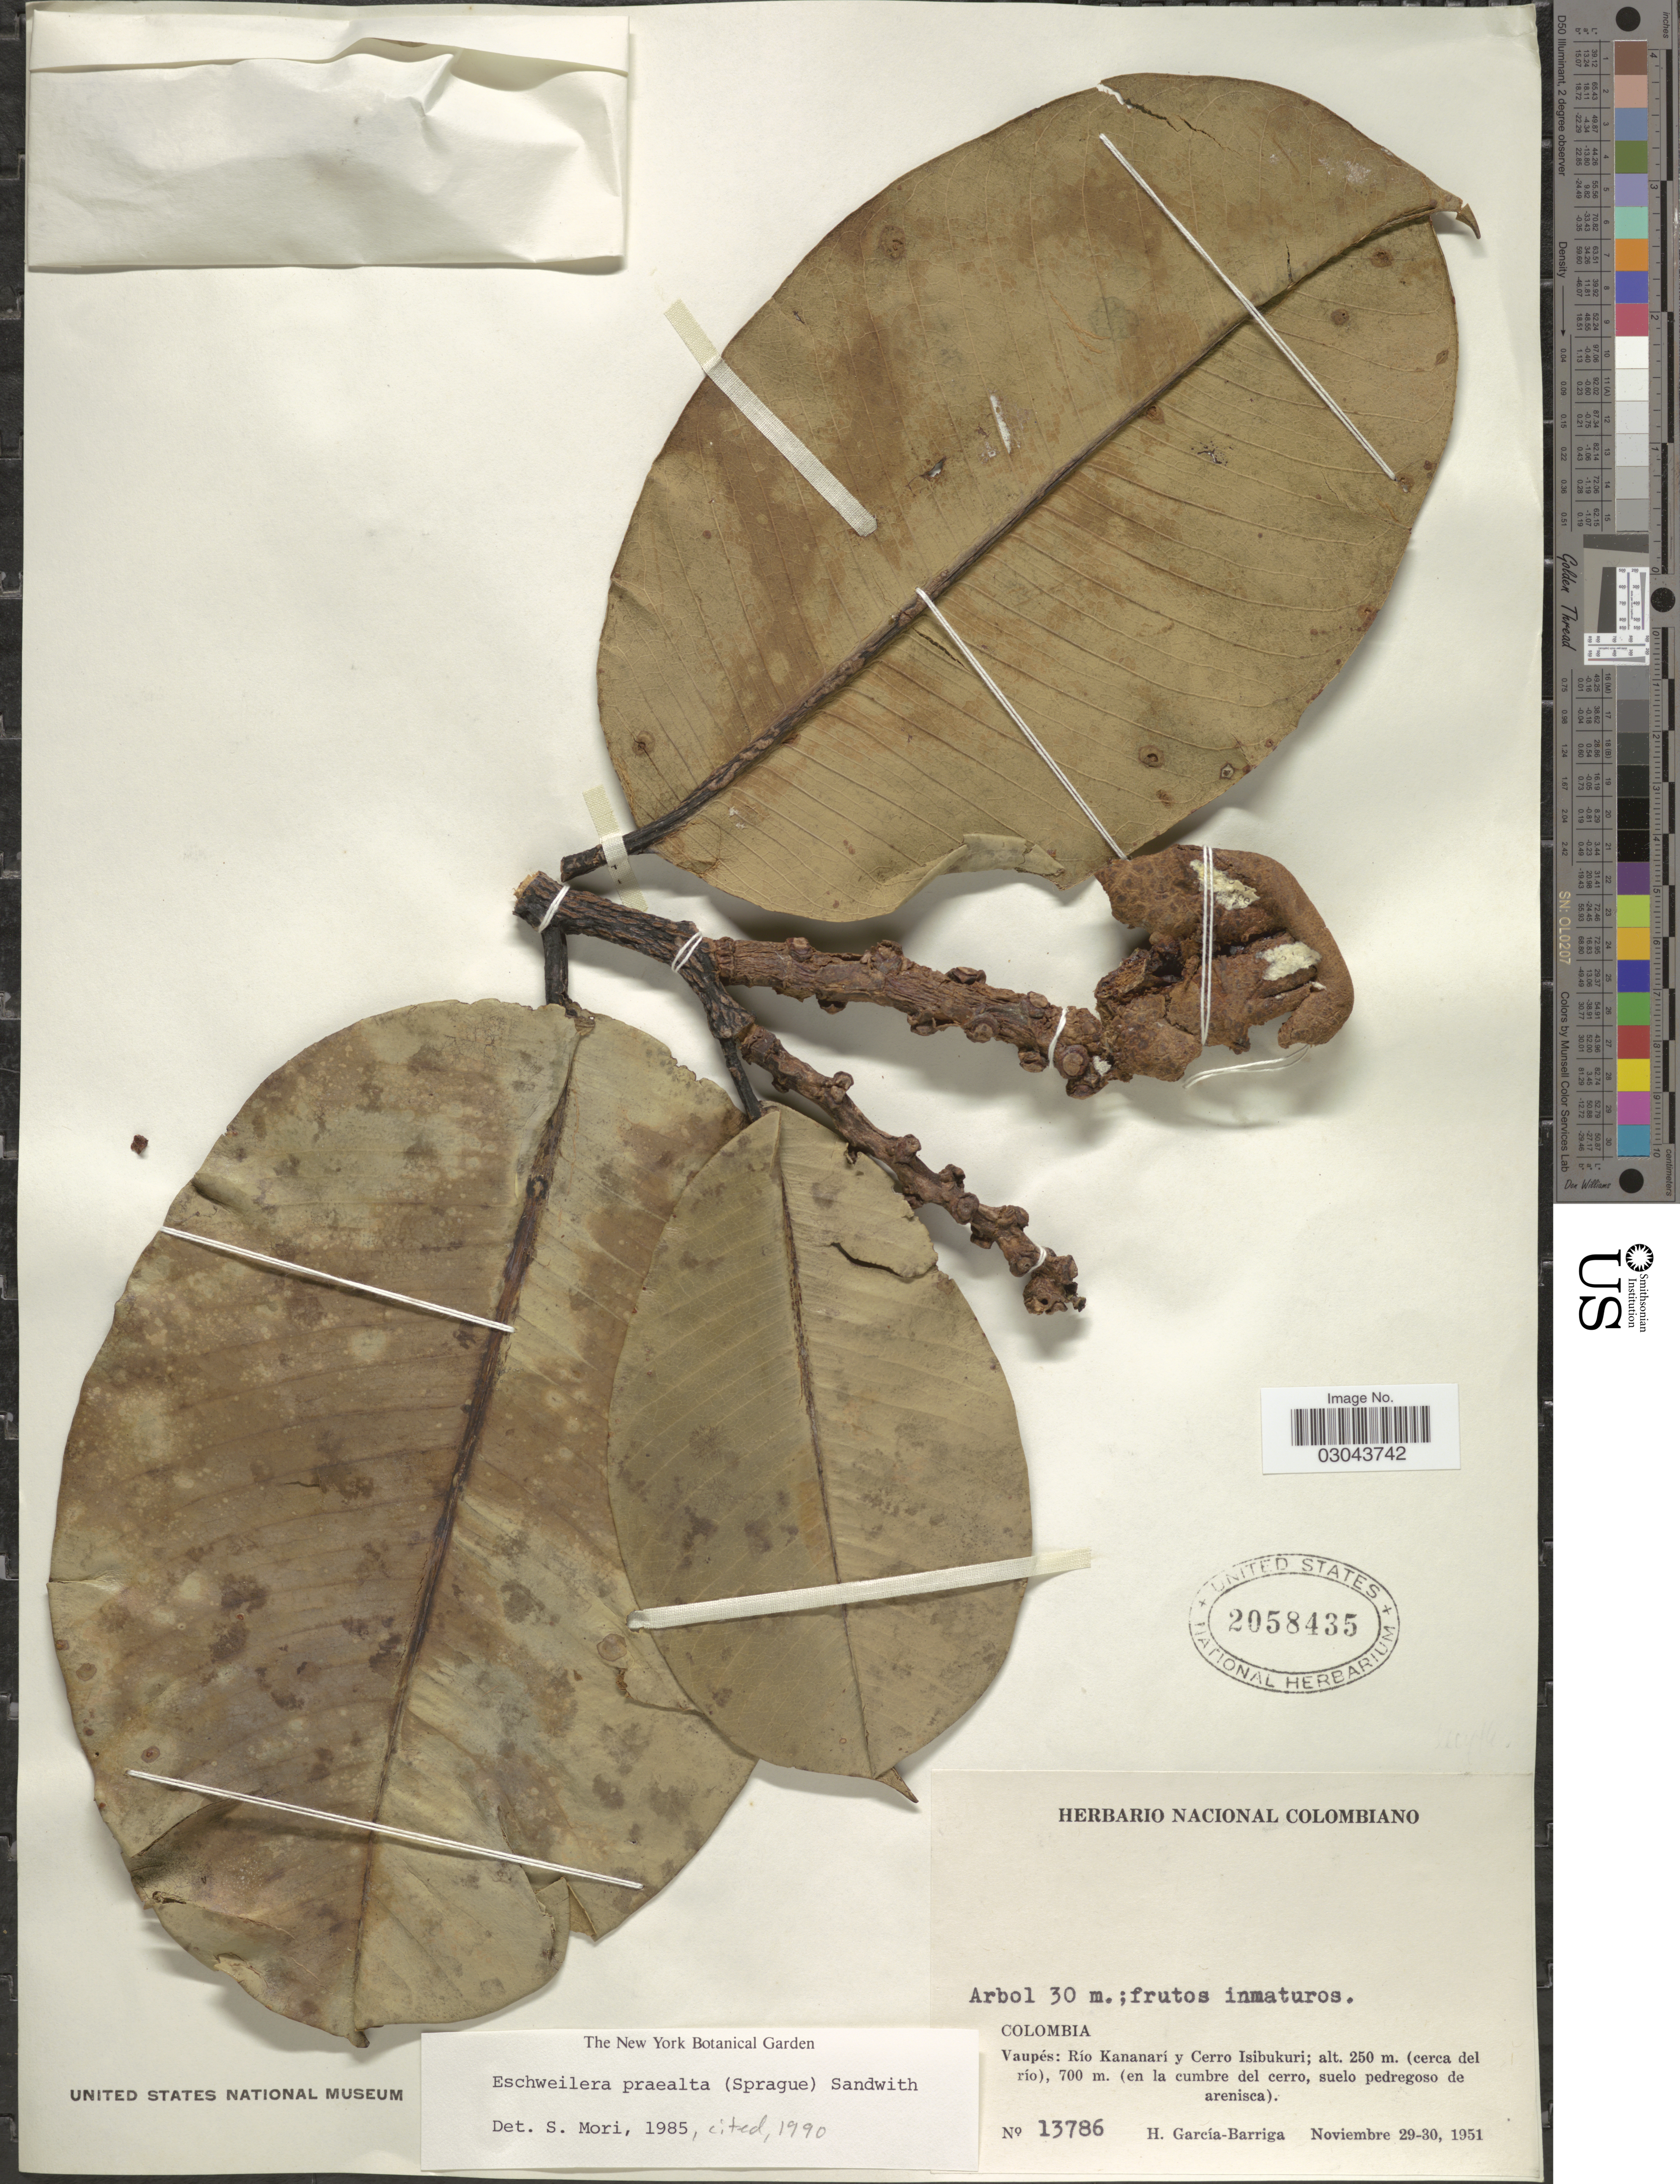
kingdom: Plantae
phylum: Tracheophyta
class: Magnoliopsida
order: Ericales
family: Lecythidaceae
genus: Eschweilera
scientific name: Eschweilera praealta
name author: (Sprague) Sandwith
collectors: H. García Barriga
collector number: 13786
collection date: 1951-11-29/1951-11-30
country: Colombia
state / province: Vaupés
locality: Río Kananarí y Cerro Isibukuri; (cerca del río), (en la cumbre del cerro, suelo pedregoso de arenisca).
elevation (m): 250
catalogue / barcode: US 2058435